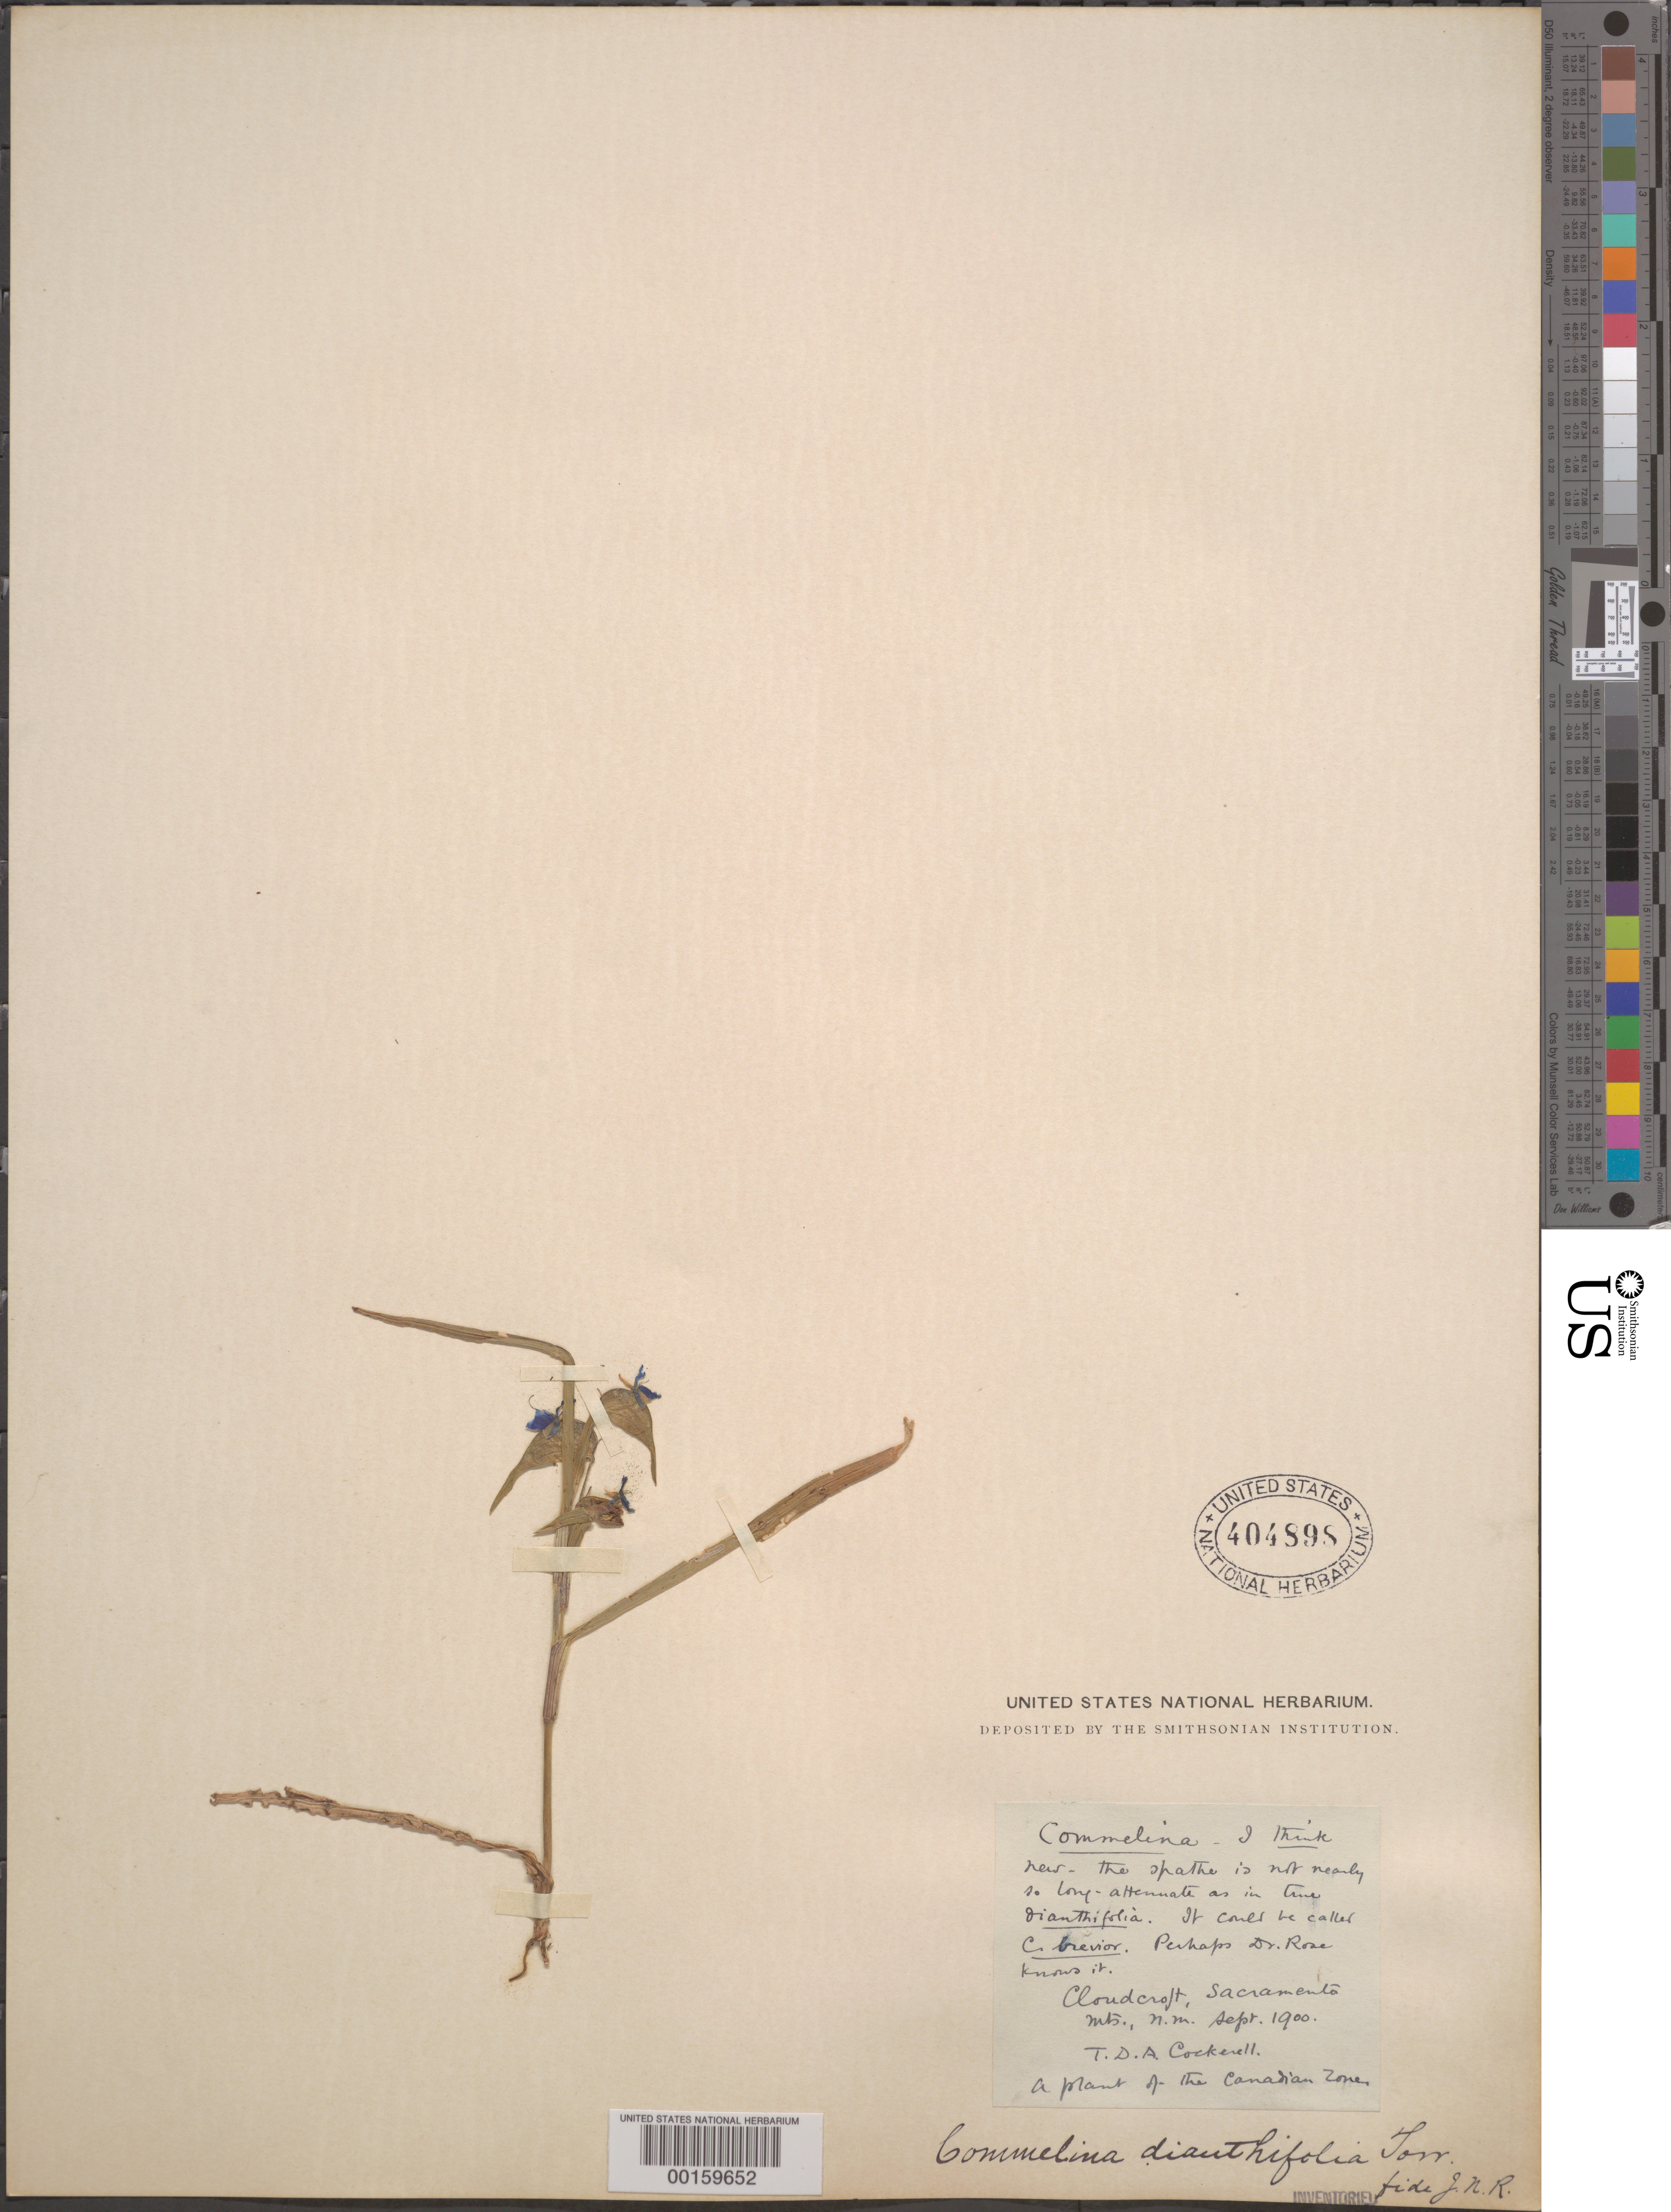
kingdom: Plantae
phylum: Tracheophyta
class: Liliopsida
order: Commelinales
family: Commelinaceae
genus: Commelina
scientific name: Commelina dianthifolia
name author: Redouté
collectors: T. Cockerell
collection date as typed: Sep 1900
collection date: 1900-09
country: United States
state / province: New Mexico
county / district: Otero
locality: Sacramento mts., cloudcroft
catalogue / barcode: US 404898